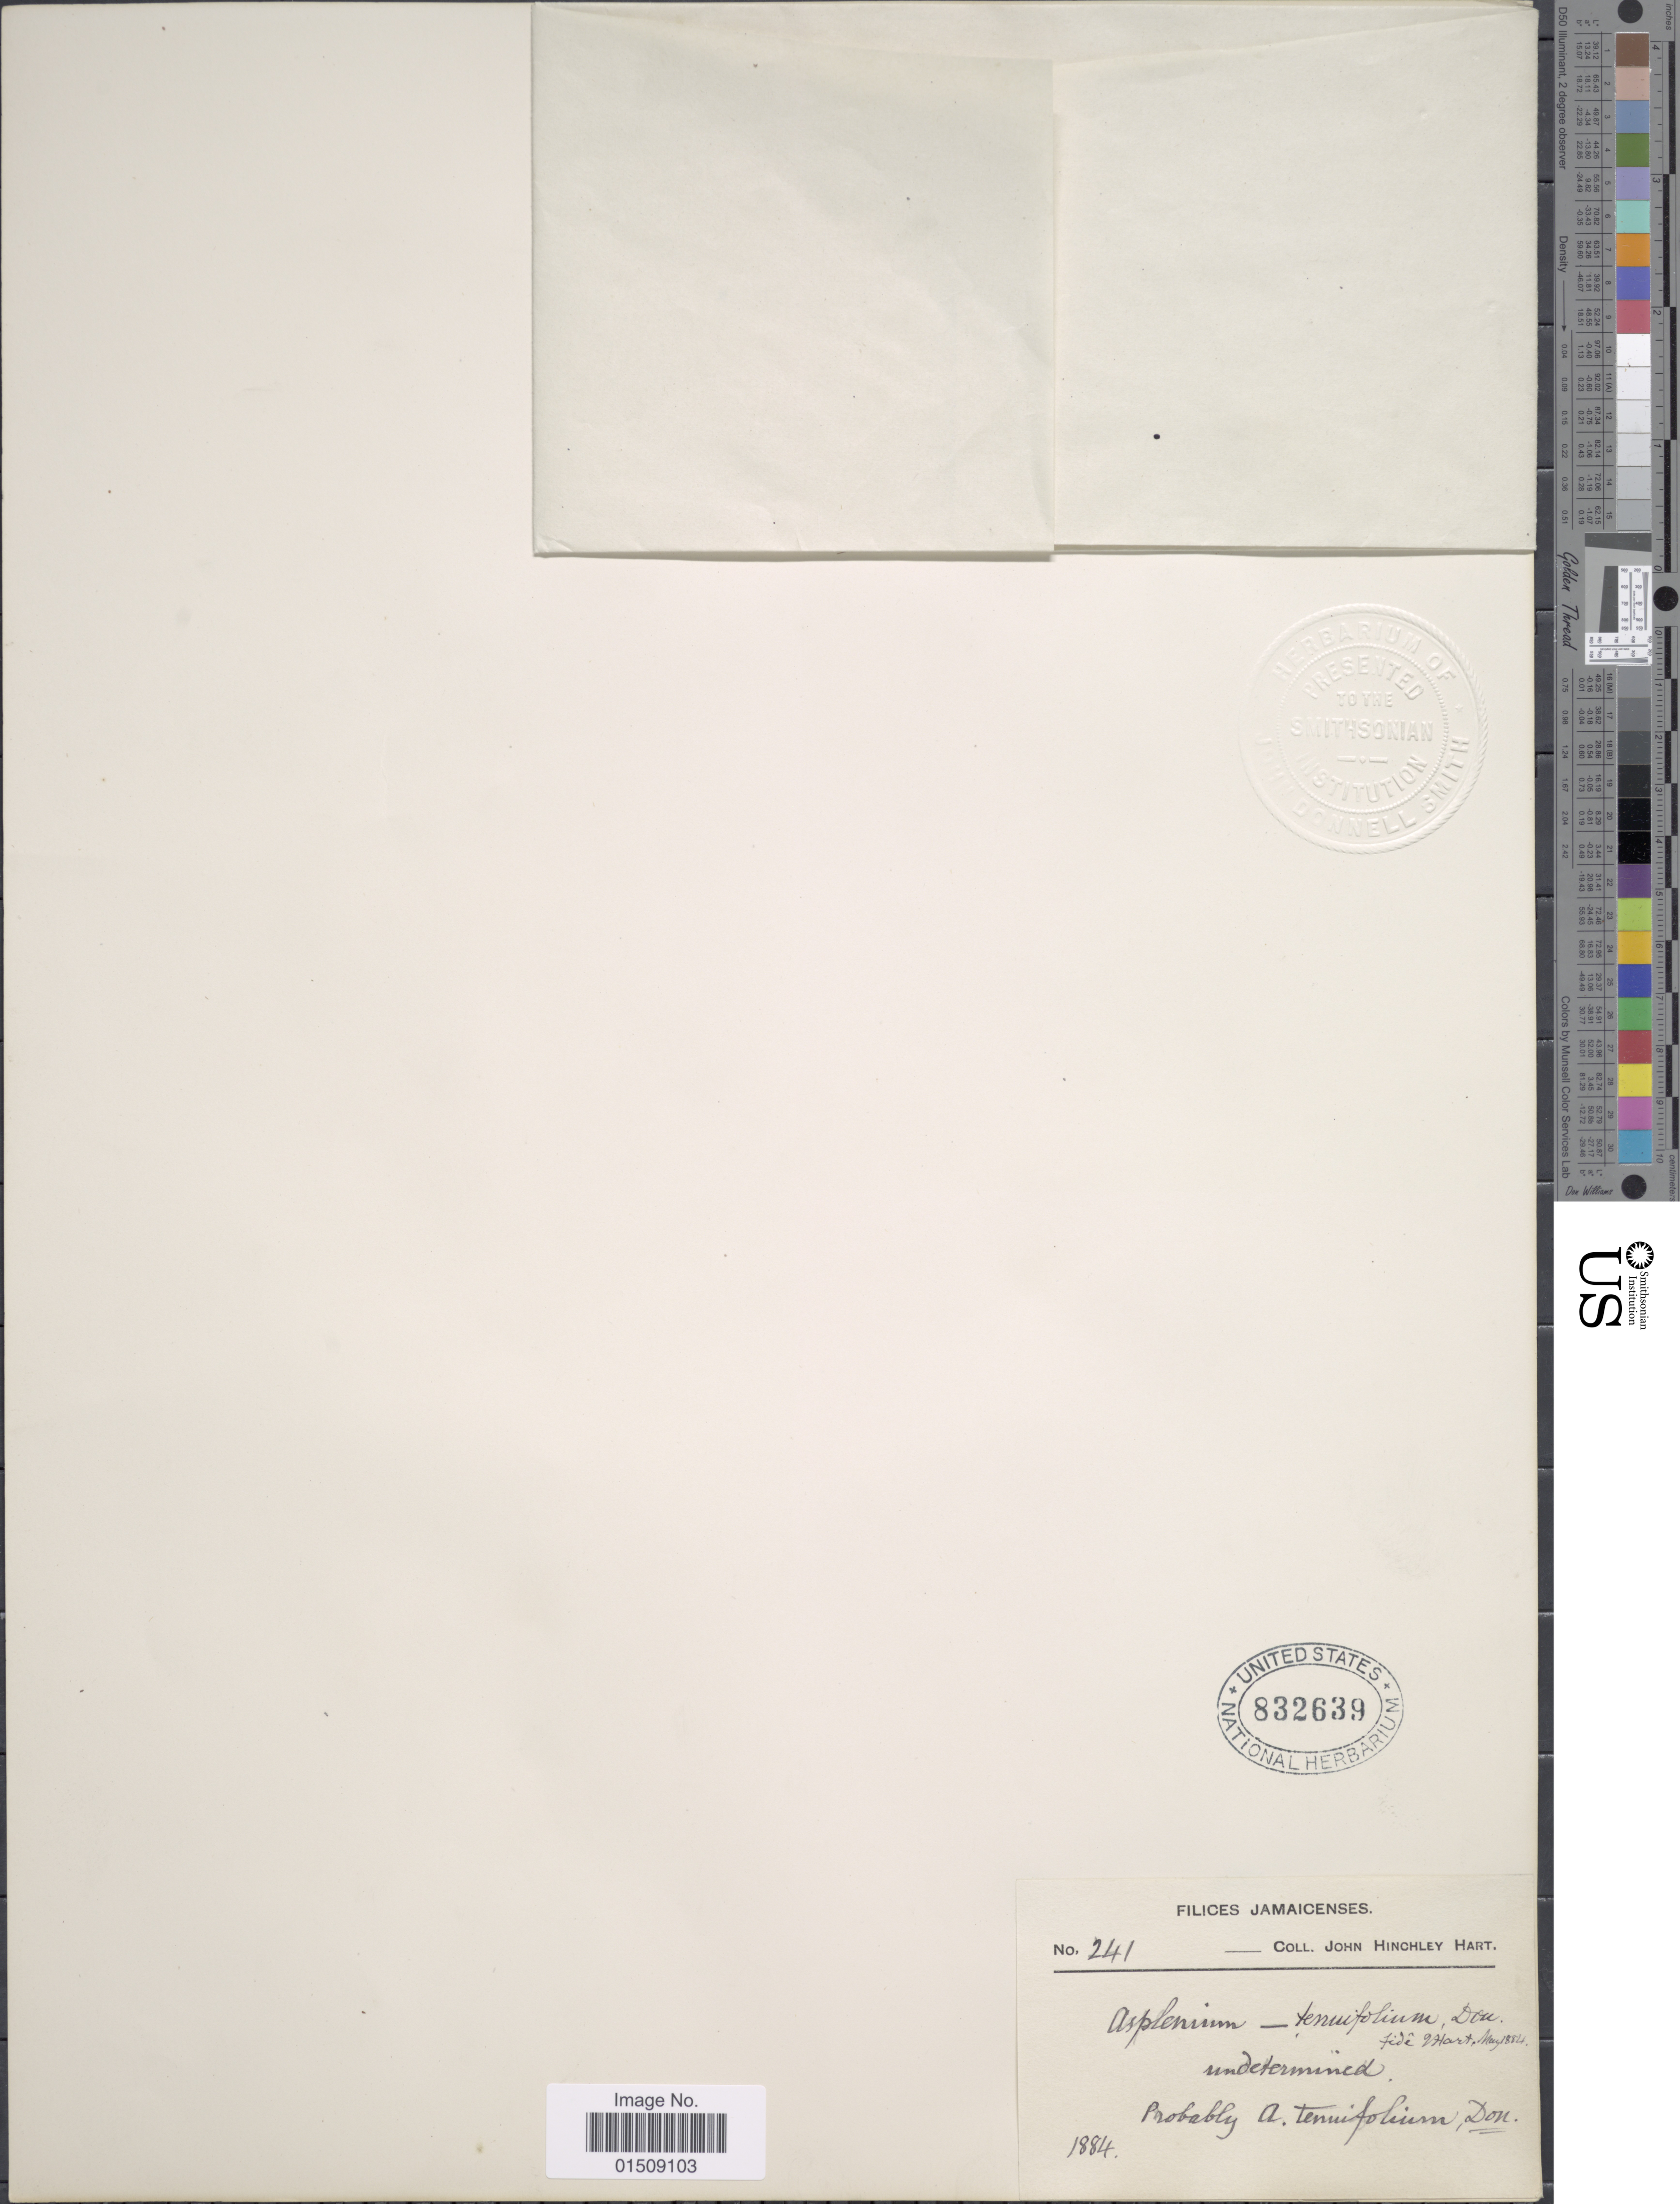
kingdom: Plantae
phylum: Tracheophyta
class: Polypodiopsida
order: Polypodiales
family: Aspleniaceae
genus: Asplenium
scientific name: Asplenium myriophyllum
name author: (Sw.) C. Presl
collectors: J. H. Hart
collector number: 241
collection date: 1884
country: Jamaica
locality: Jamaicenses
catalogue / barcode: US 832639